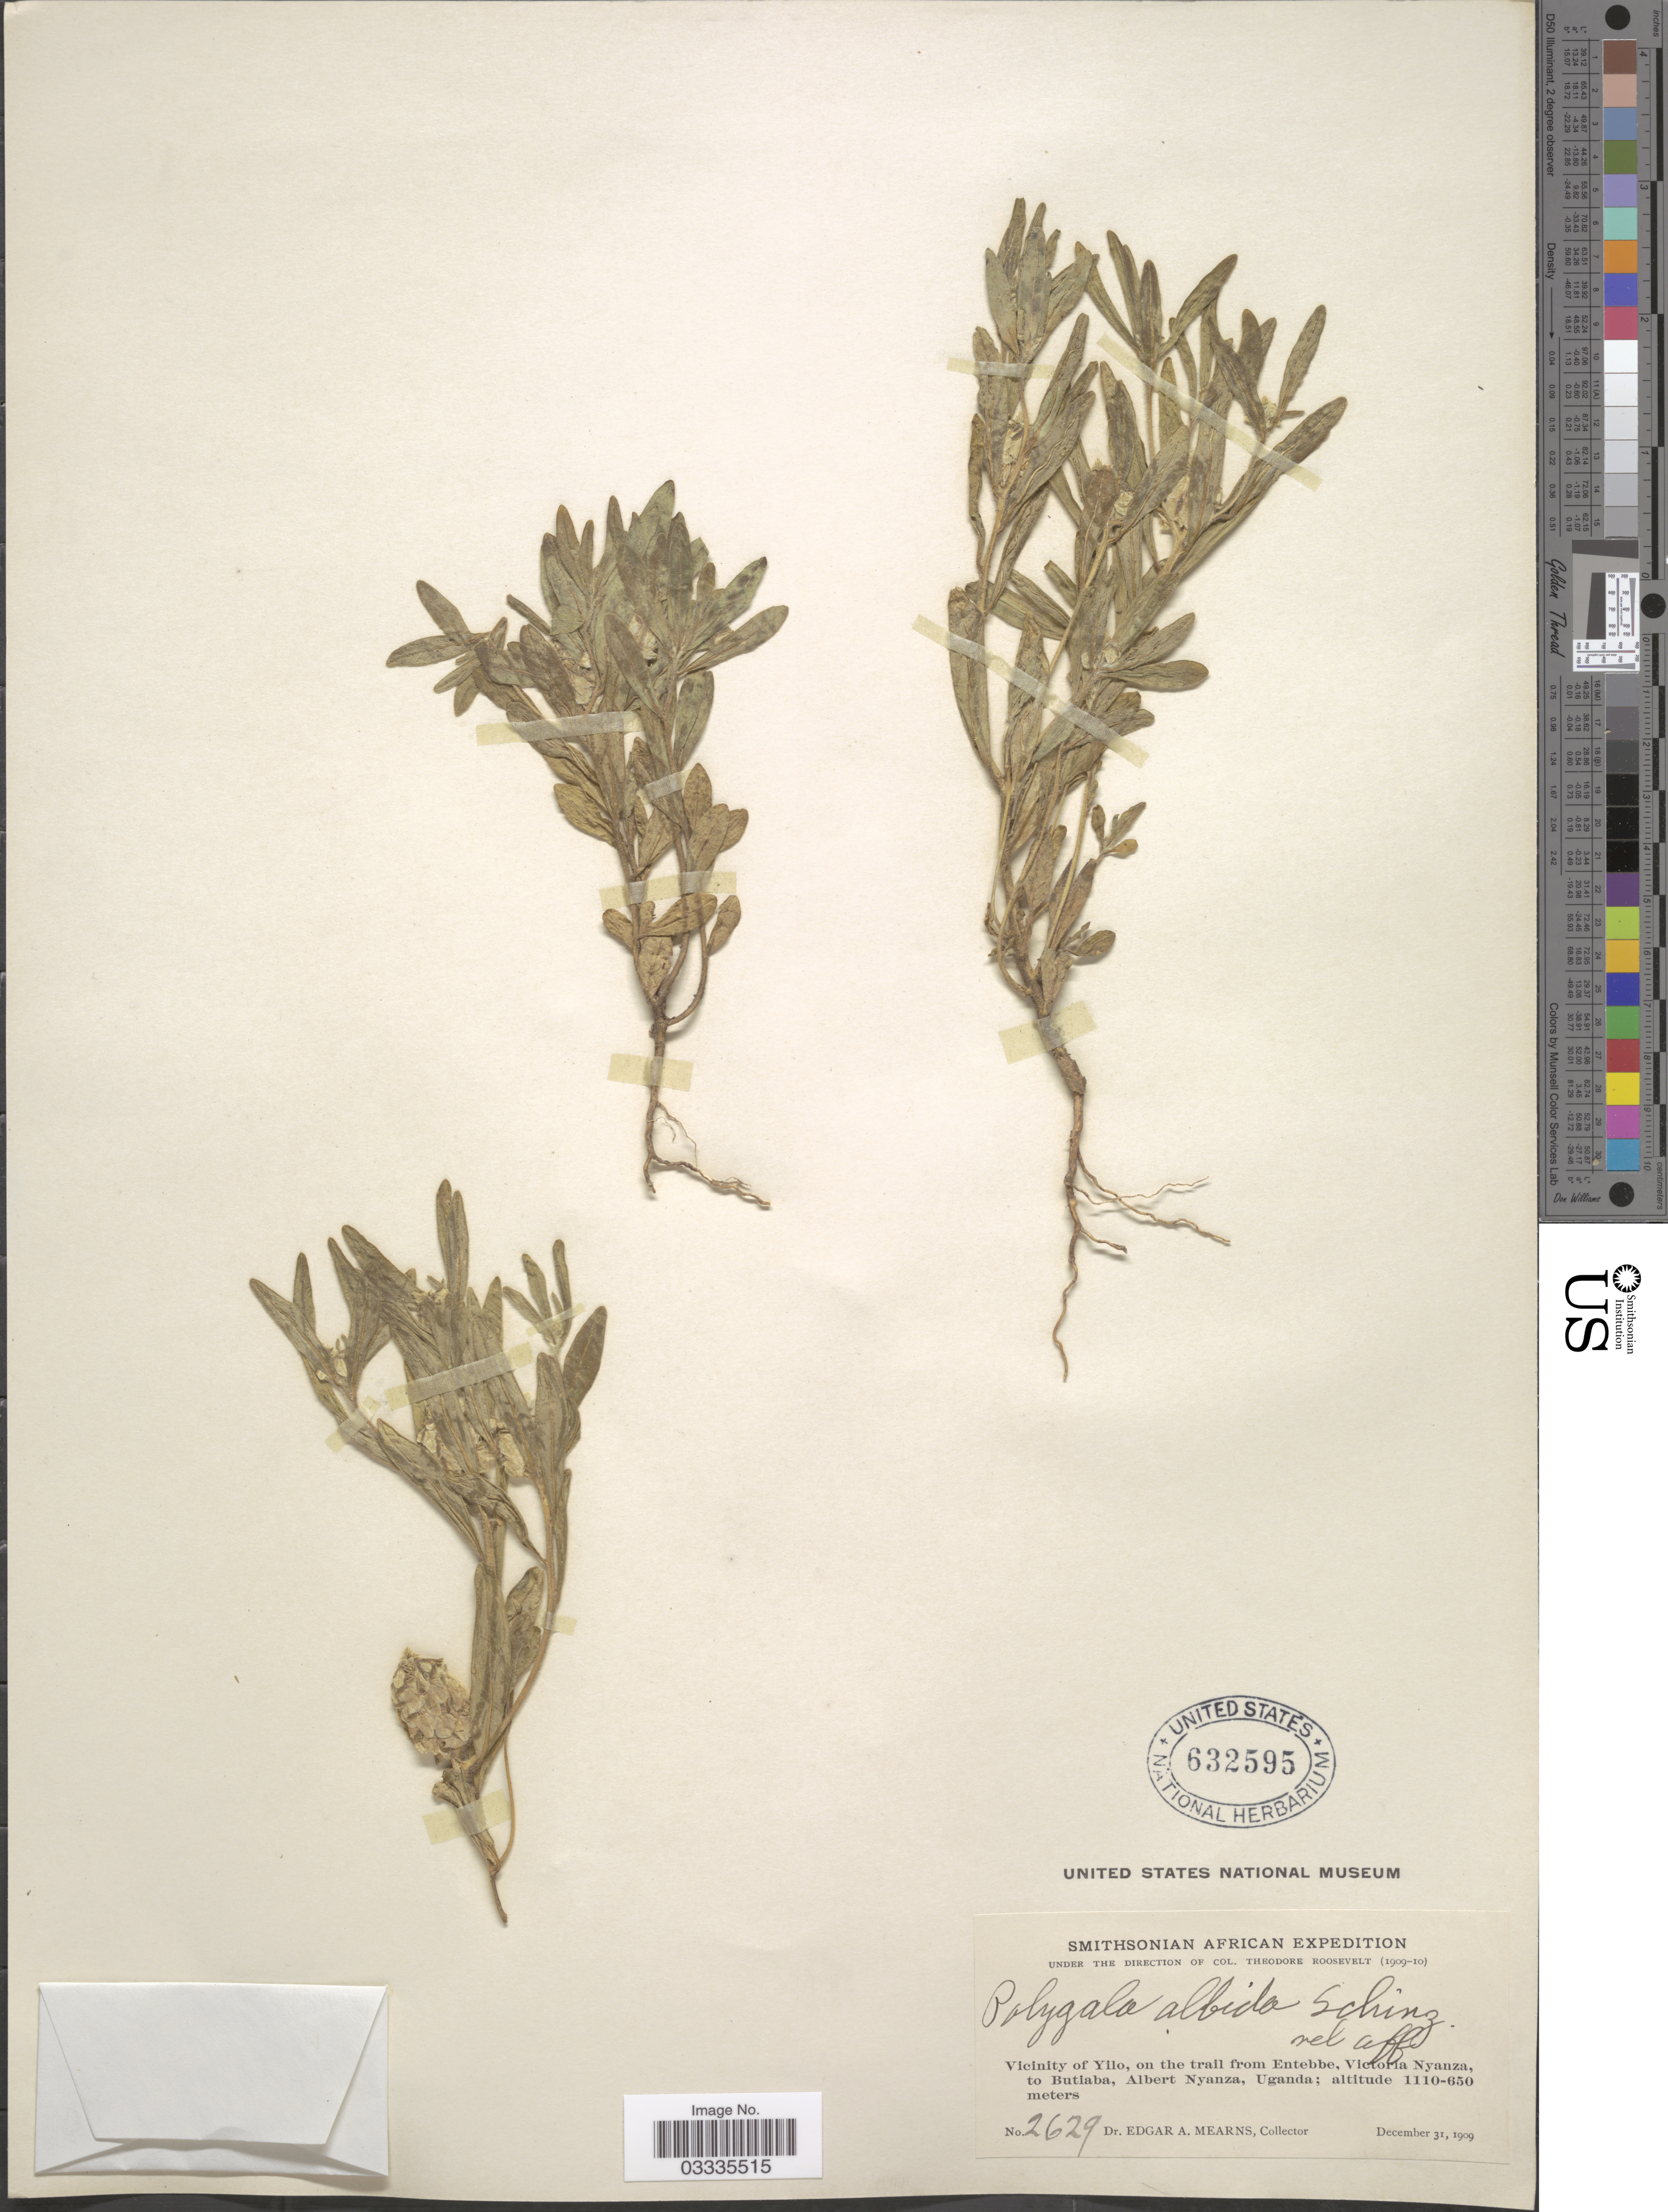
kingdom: Plantae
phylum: Tracheophyta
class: Magnoliopsida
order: Fabales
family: Polygalaceae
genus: Polygala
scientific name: Polygala albida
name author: Schinz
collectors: E. A. Mearns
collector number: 2629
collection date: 1909-12-31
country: Uganda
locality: Vicinity of Yilo, on the trail from Entebbe, Victoria Nyanza, to Butiaba, Albert Nyanza.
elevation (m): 650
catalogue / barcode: US 632595